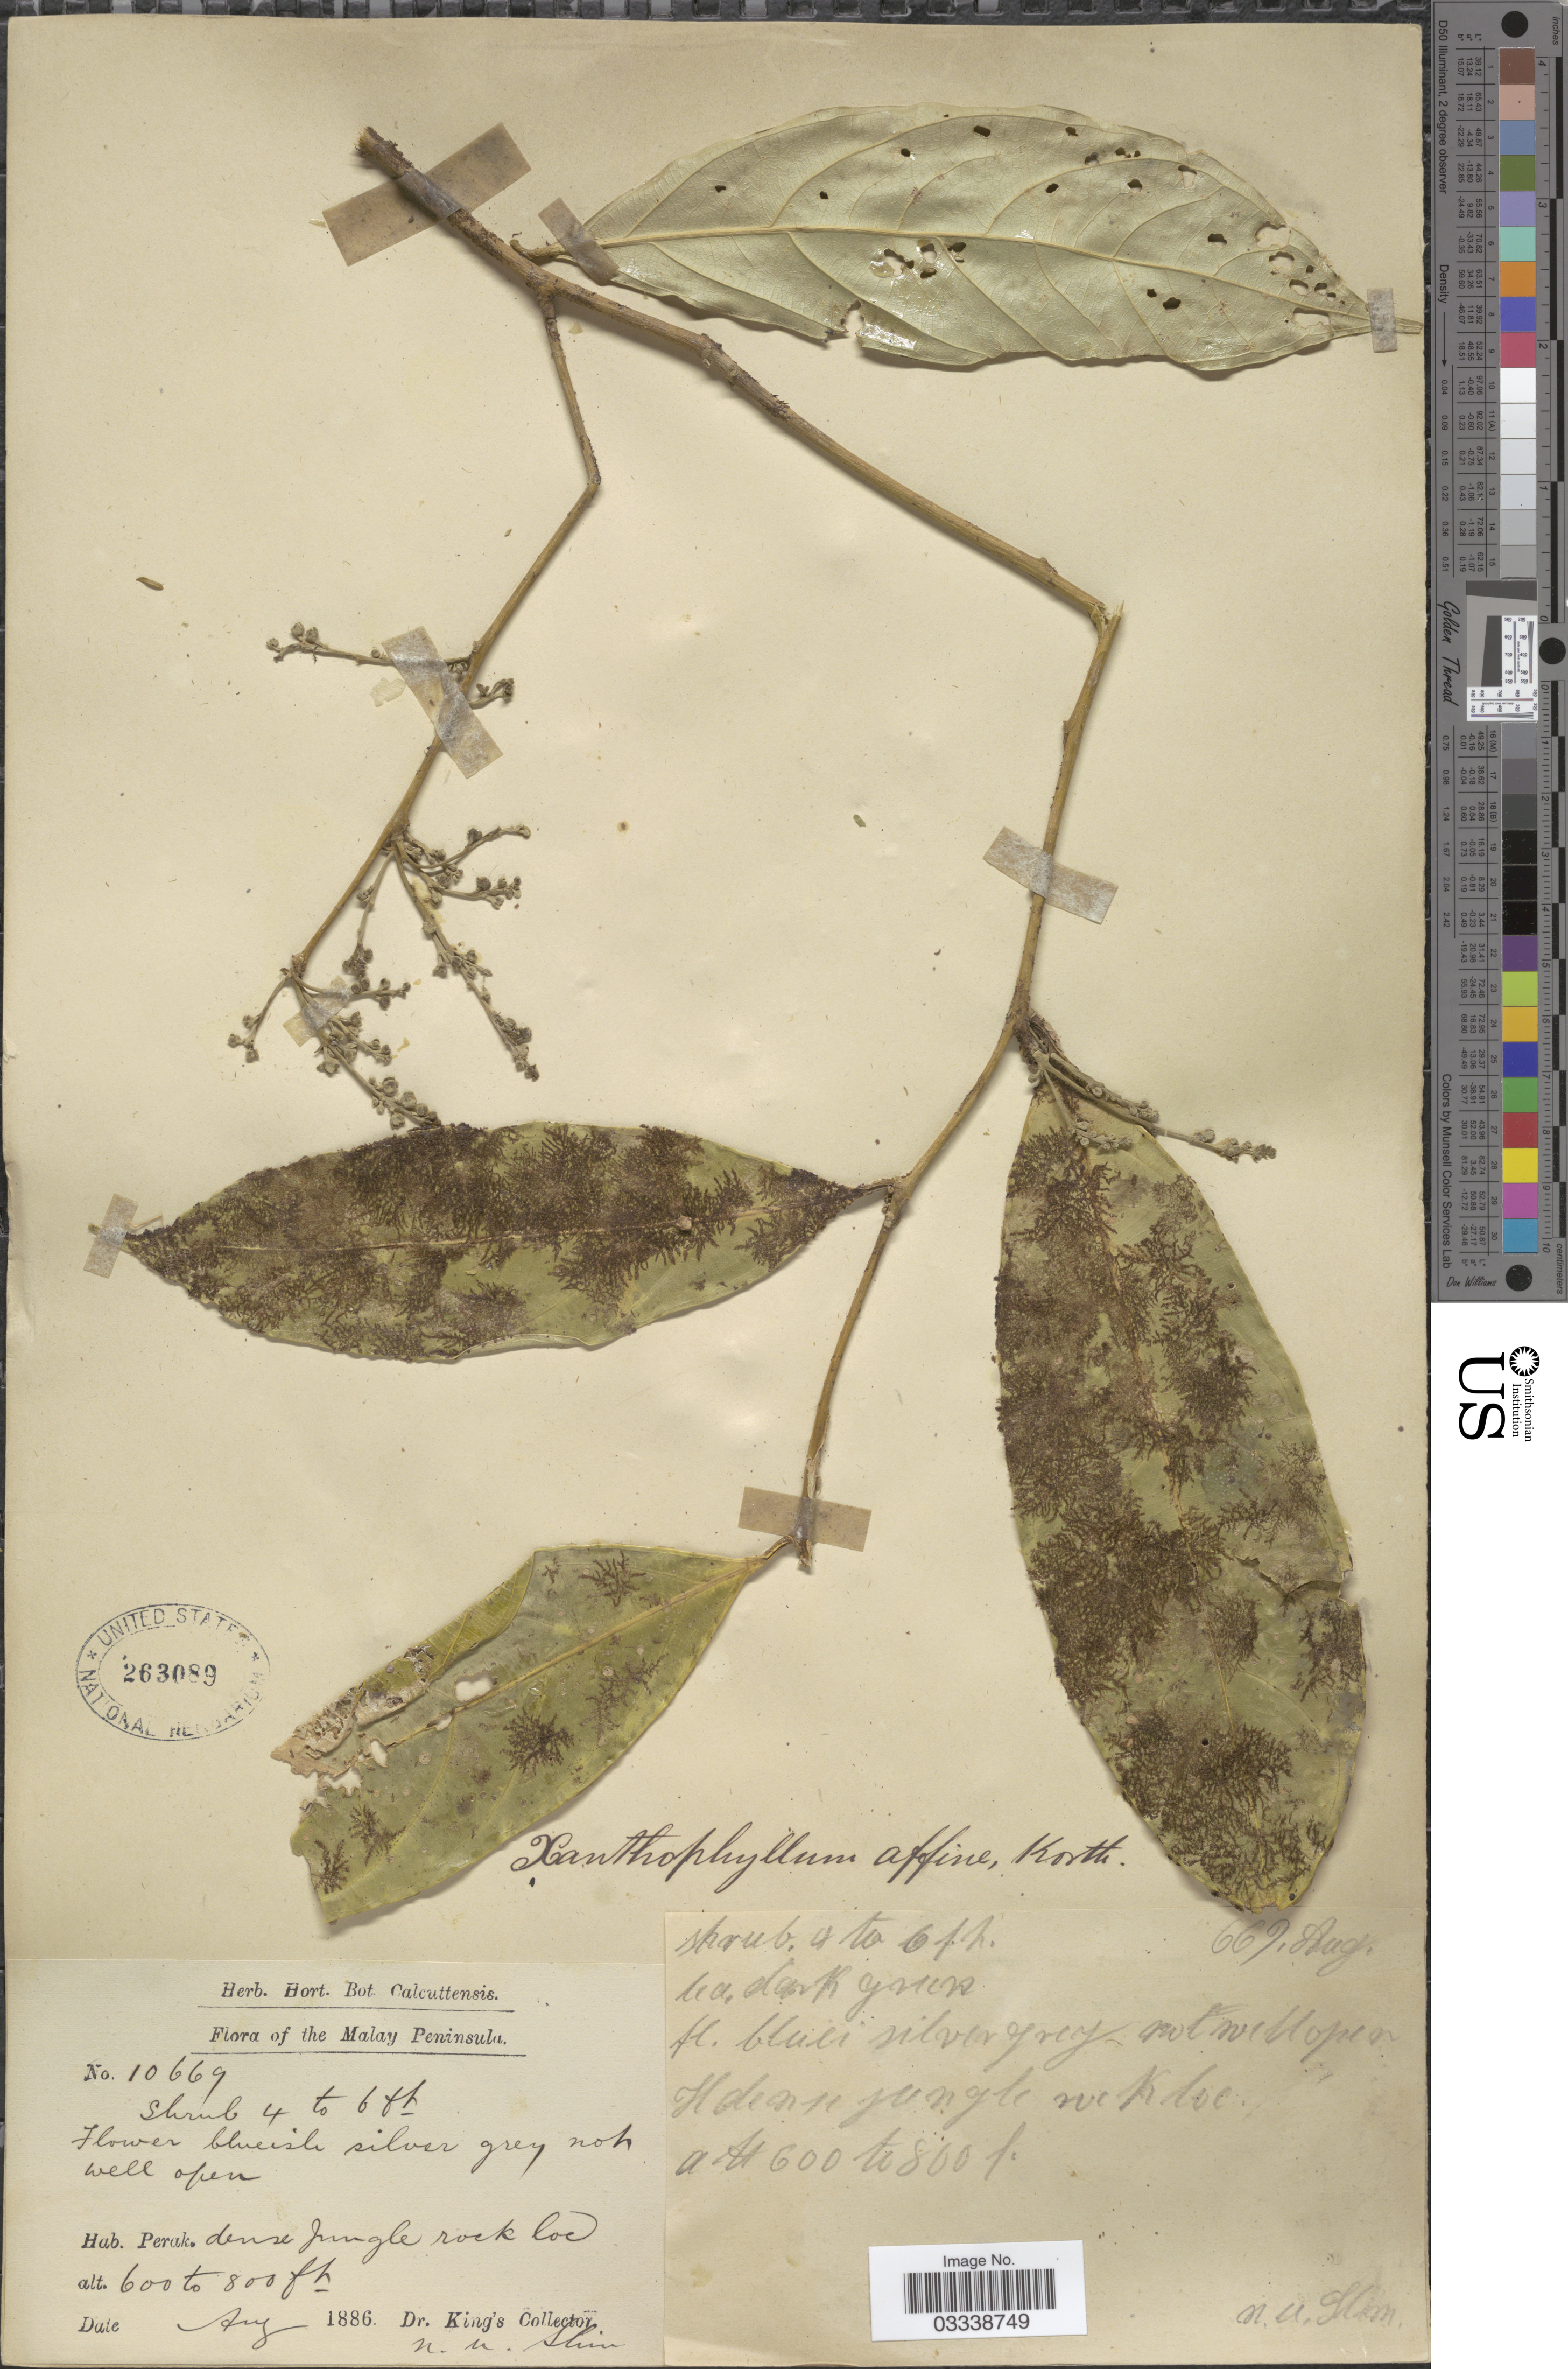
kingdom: Plantae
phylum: Tracheophyta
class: Magnoliopsida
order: Fabales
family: Polygalaceae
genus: Xanthophyllum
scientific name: Xanthophyllum affine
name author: Korth. ex Miq.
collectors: Dr. King's collector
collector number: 10669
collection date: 1886-08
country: Malaysia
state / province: Perak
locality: Malay Peninsula.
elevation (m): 183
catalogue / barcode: US 263089